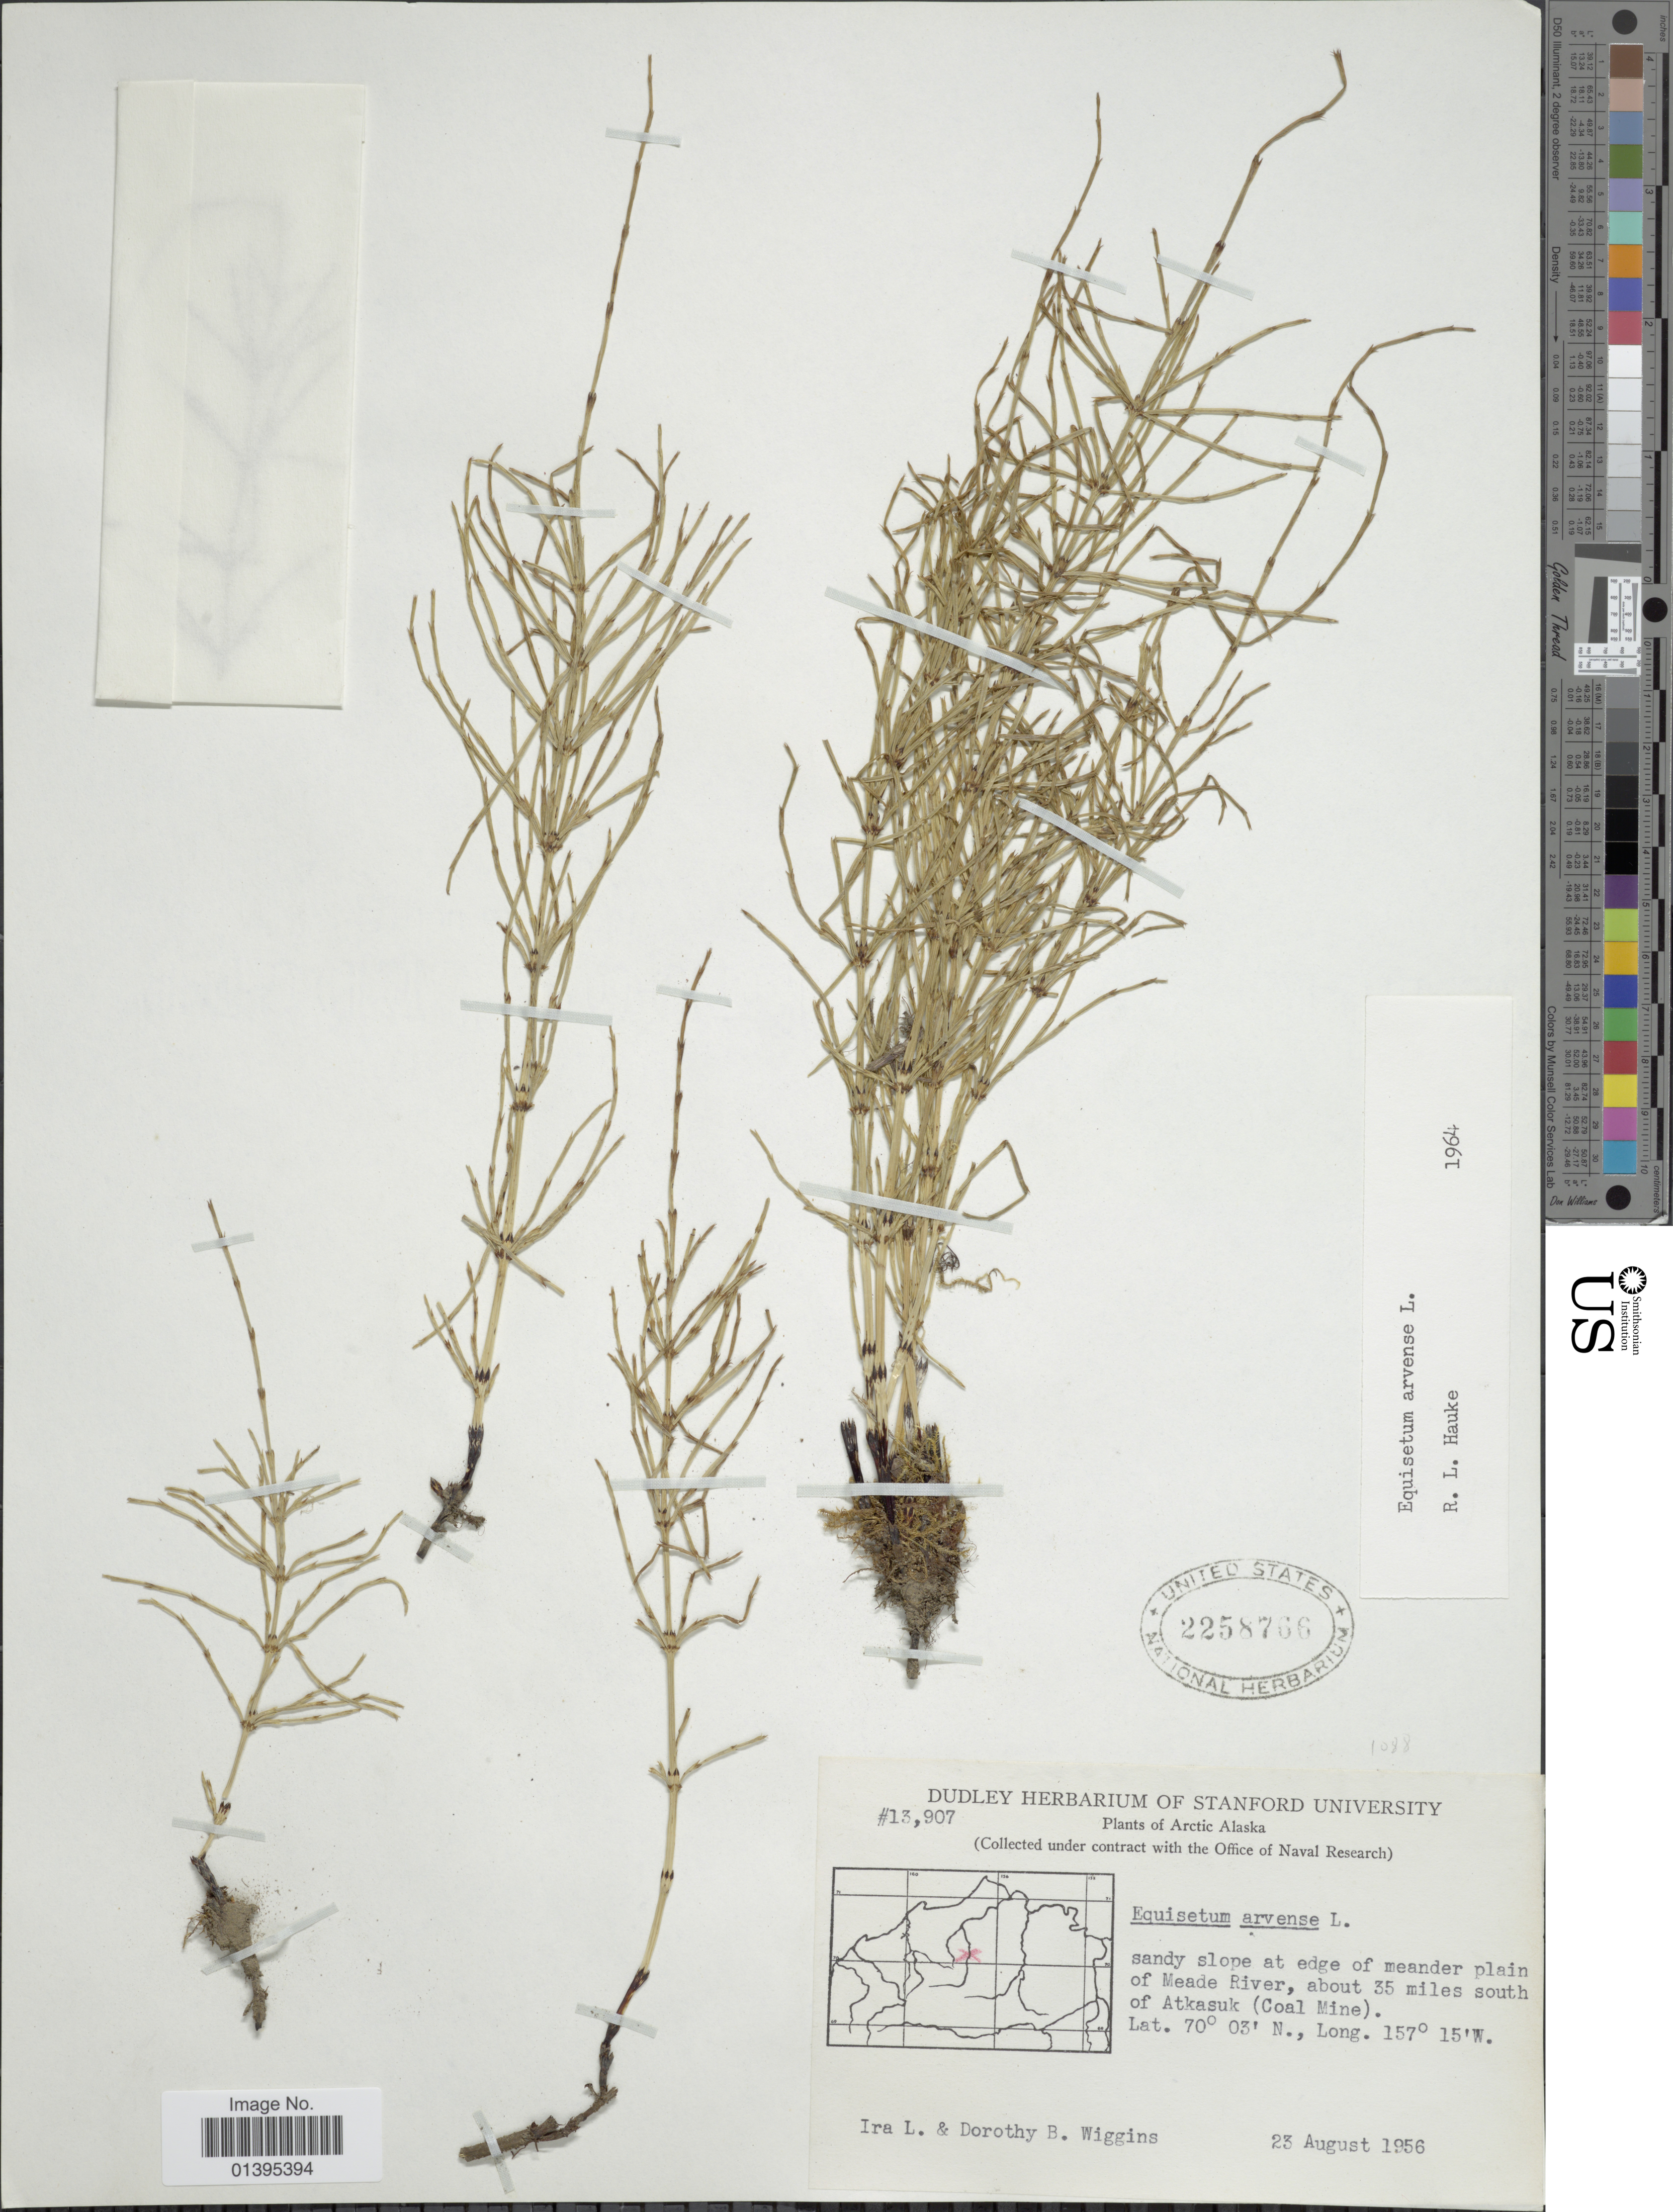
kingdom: Plantae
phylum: Tracheophyta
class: Polypodiopsida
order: Equisetales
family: Equisetaceae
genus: Equisetum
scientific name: Equisetum arvense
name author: L.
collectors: I. L. Wiggins & D. B. Wiggins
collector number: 13907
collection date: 1956-08-23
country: United States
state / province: Alaska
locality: Arctic Alaska, sandy slope at edge of meander plain of Meade River, about 35 miles south of Atkasuk (Coal Mine)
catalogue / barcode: US 2258766